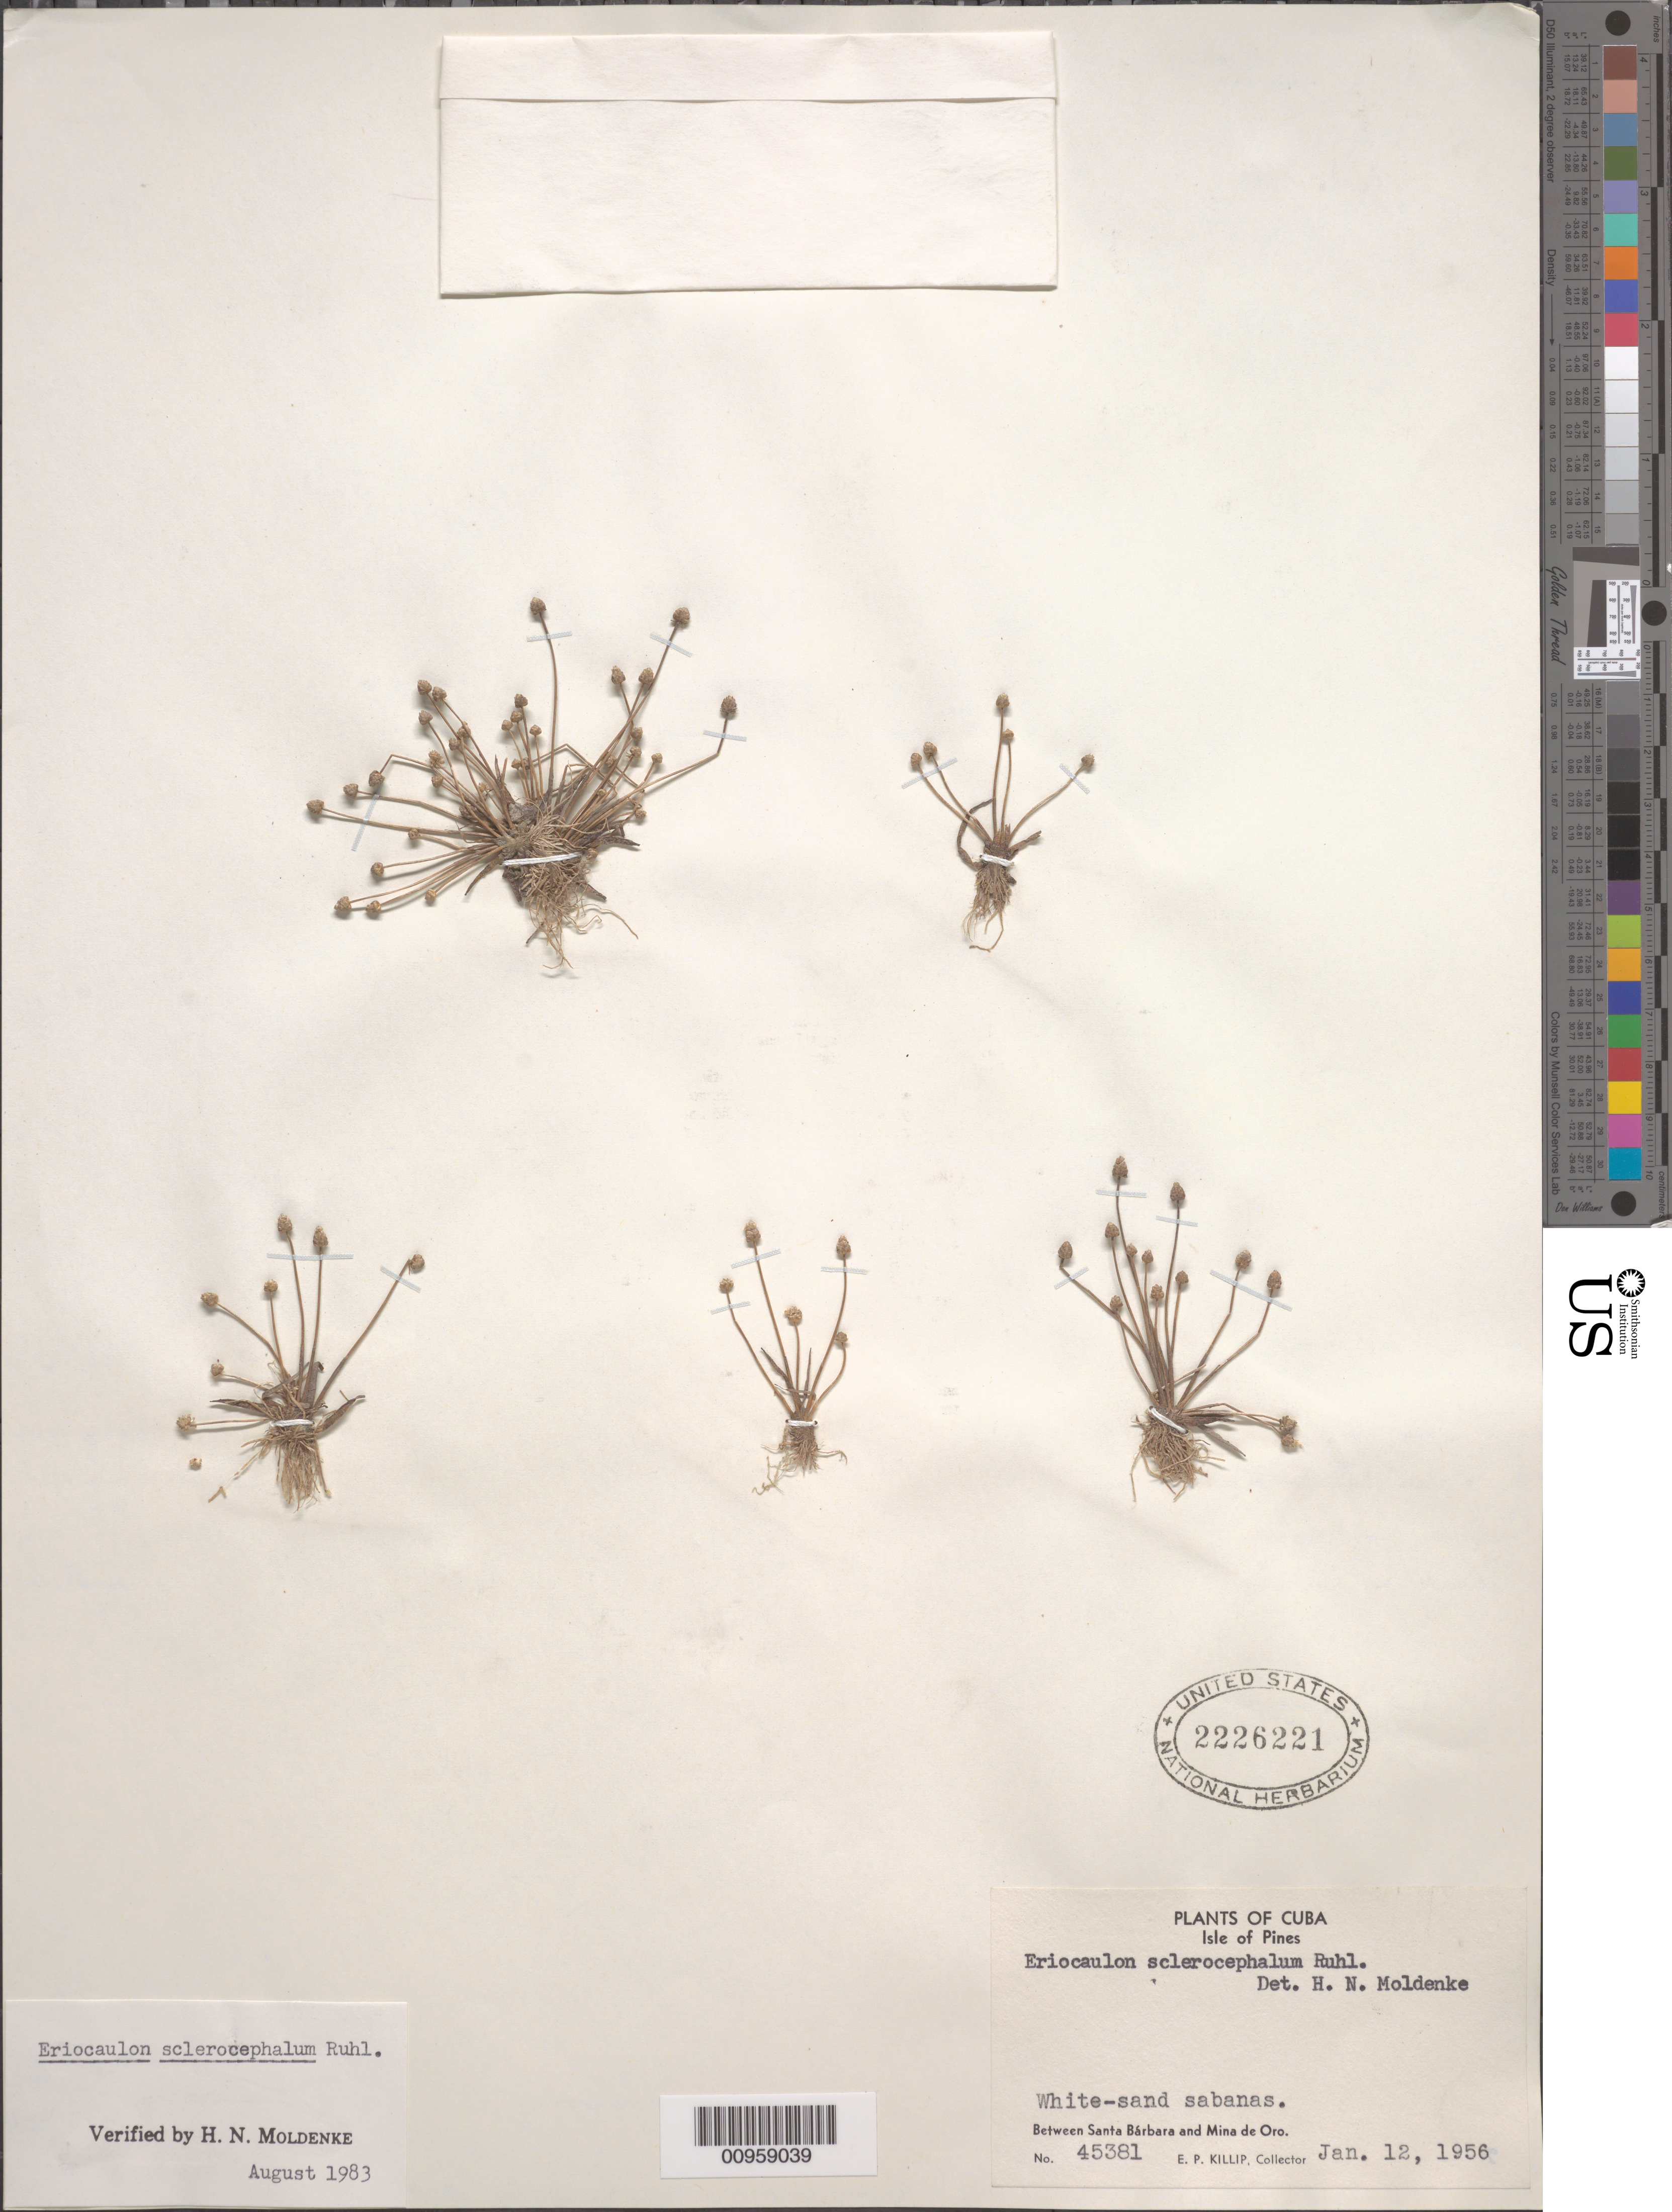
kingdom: Plantae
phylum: Tracheophyta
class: Liliopsida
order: Poales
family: Eriocaulaceae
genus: Eriocaulon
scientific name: Eriocaulon sclerocephalum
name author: Ruhland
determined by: Moldenke, H. N.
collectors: E. P. Killip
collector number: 45381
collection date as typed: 12 Jan 1956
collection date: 1956-01-12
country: Cuba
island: Isla de la Juventud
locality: Isle of Pines, between Santa Bárbara and Mina de Oro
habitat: White-sand sabanas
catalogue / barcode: US 2226221